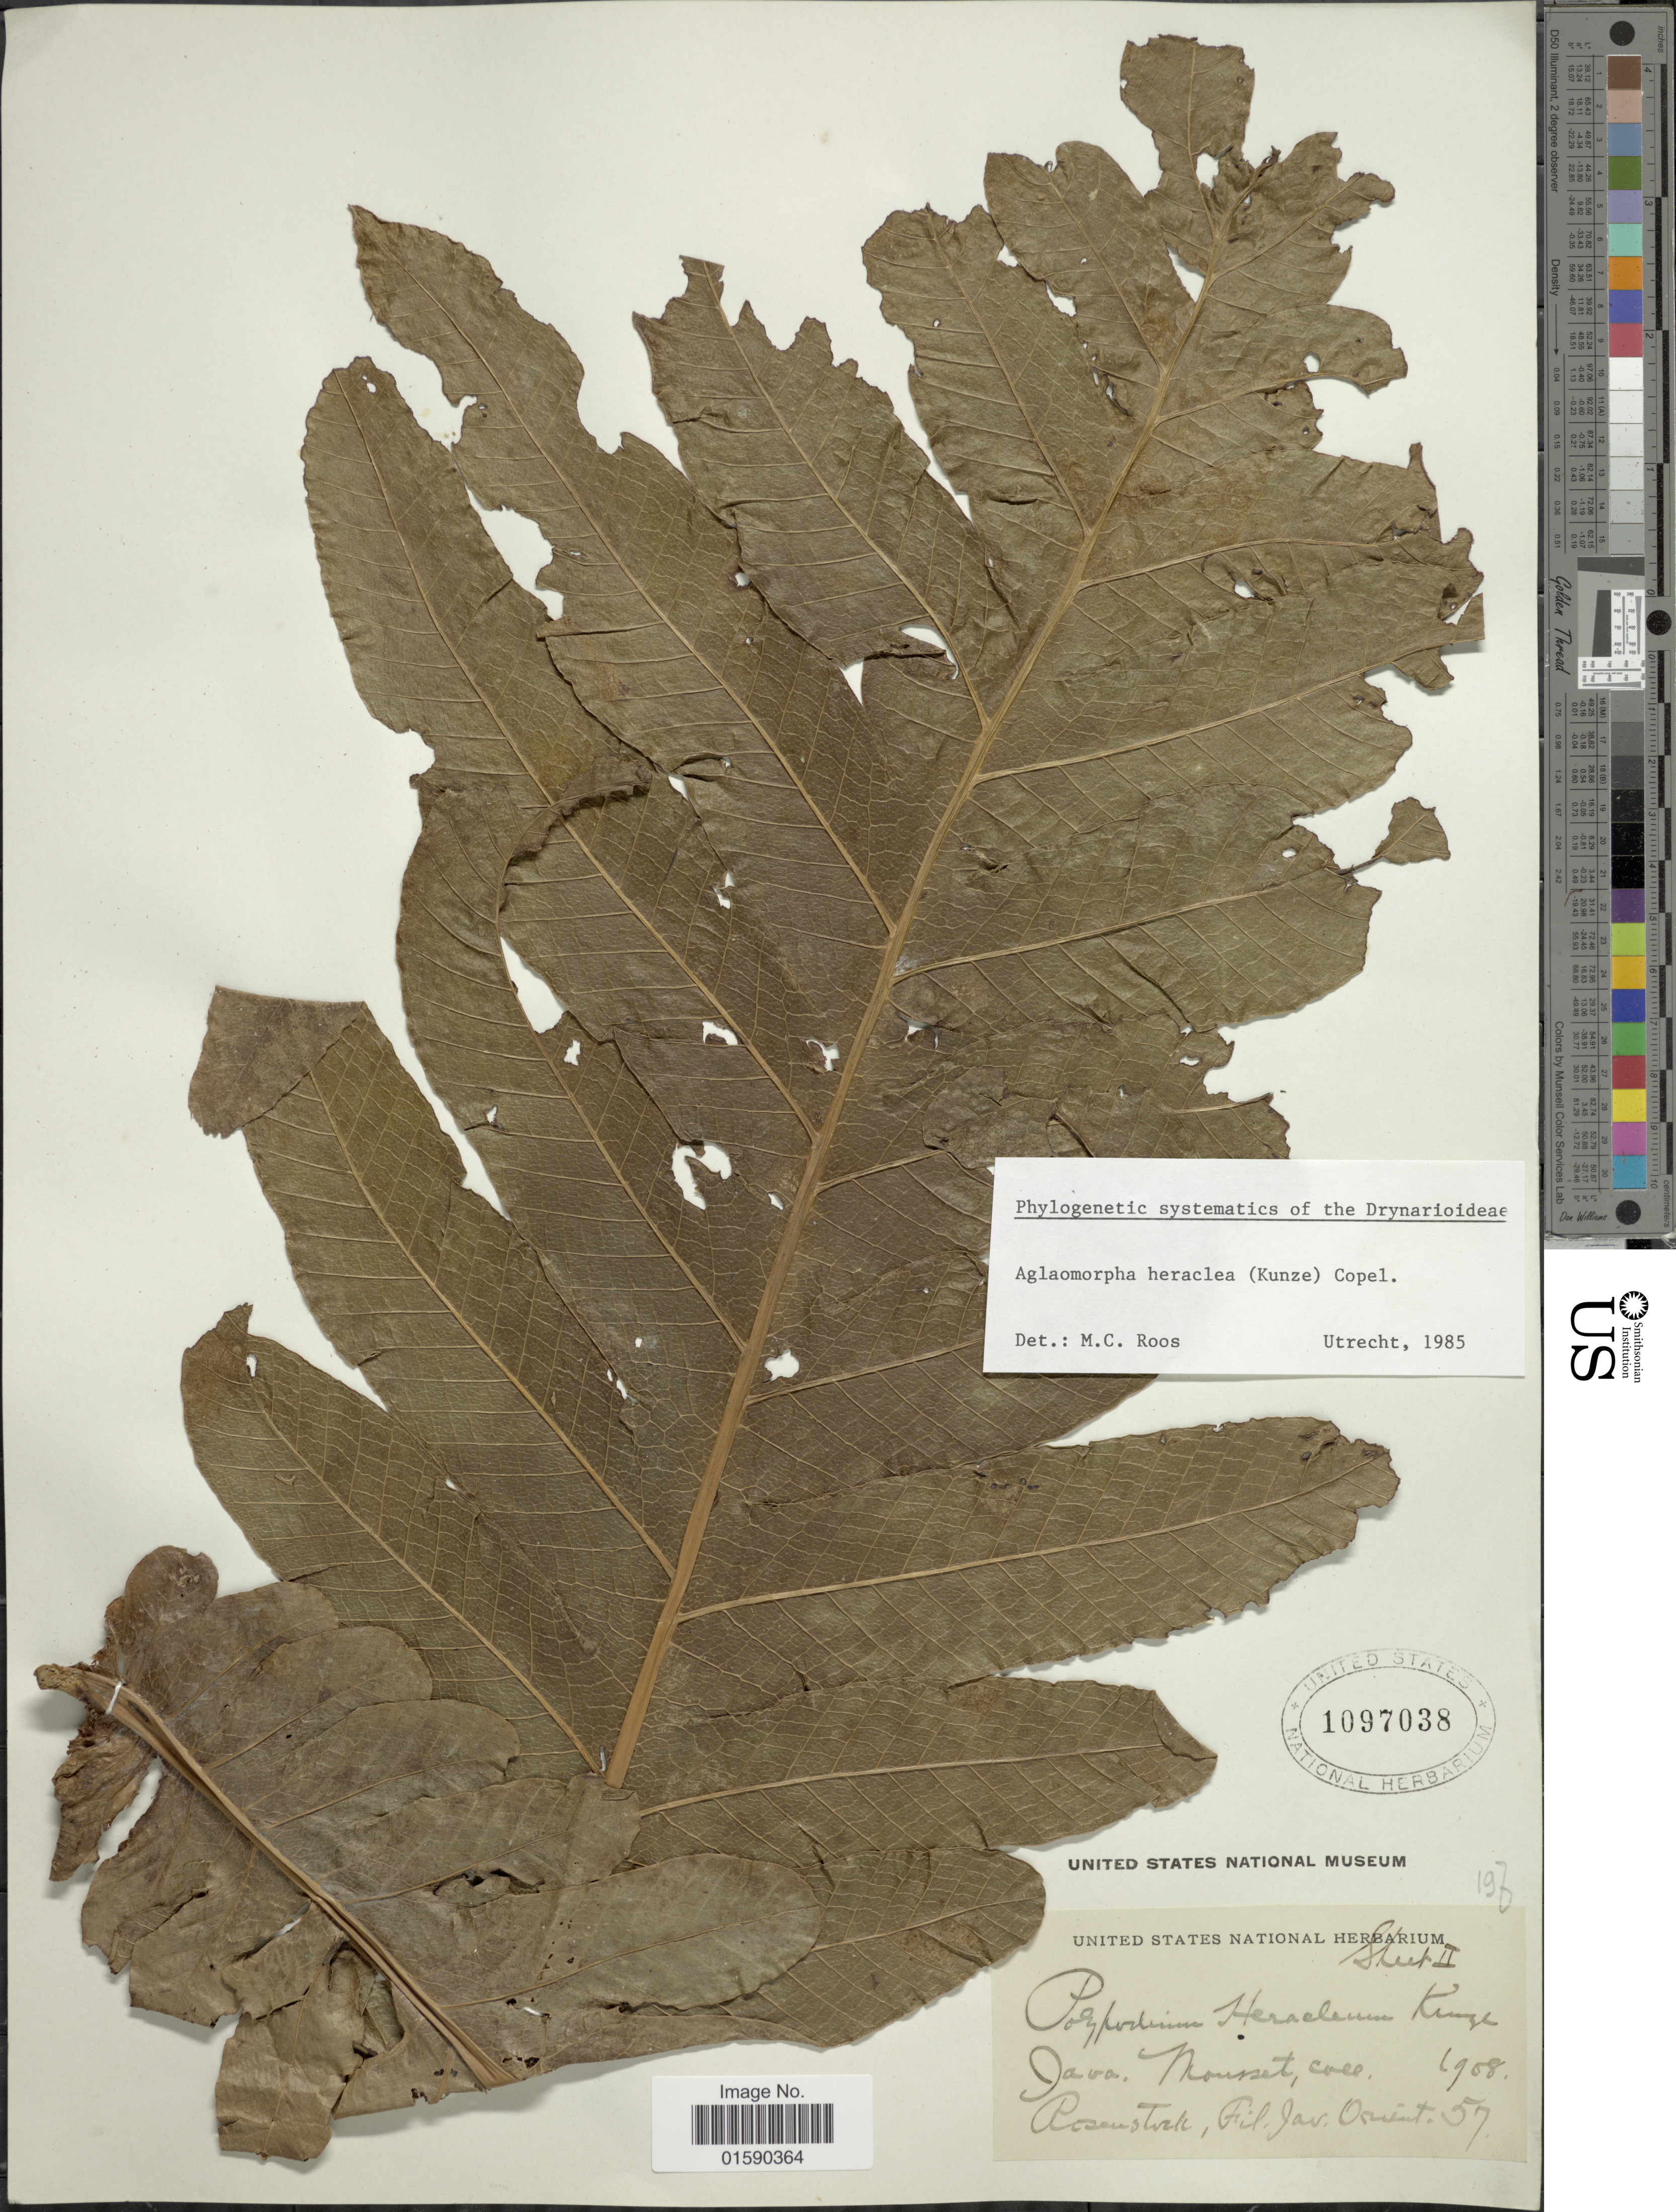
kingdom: Plantae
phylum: Tracheophyta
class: Polypodiopsida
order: Polypodiales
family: Polypodiaceae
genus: Aglaomorpha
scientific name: Aglaomorpha heraclea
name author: (Kunze) Copel.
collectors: Mousset, --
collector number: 57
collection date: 1908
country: Indonesia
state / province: Java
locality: Java. Jav, Orient.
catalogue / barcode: US 1097038